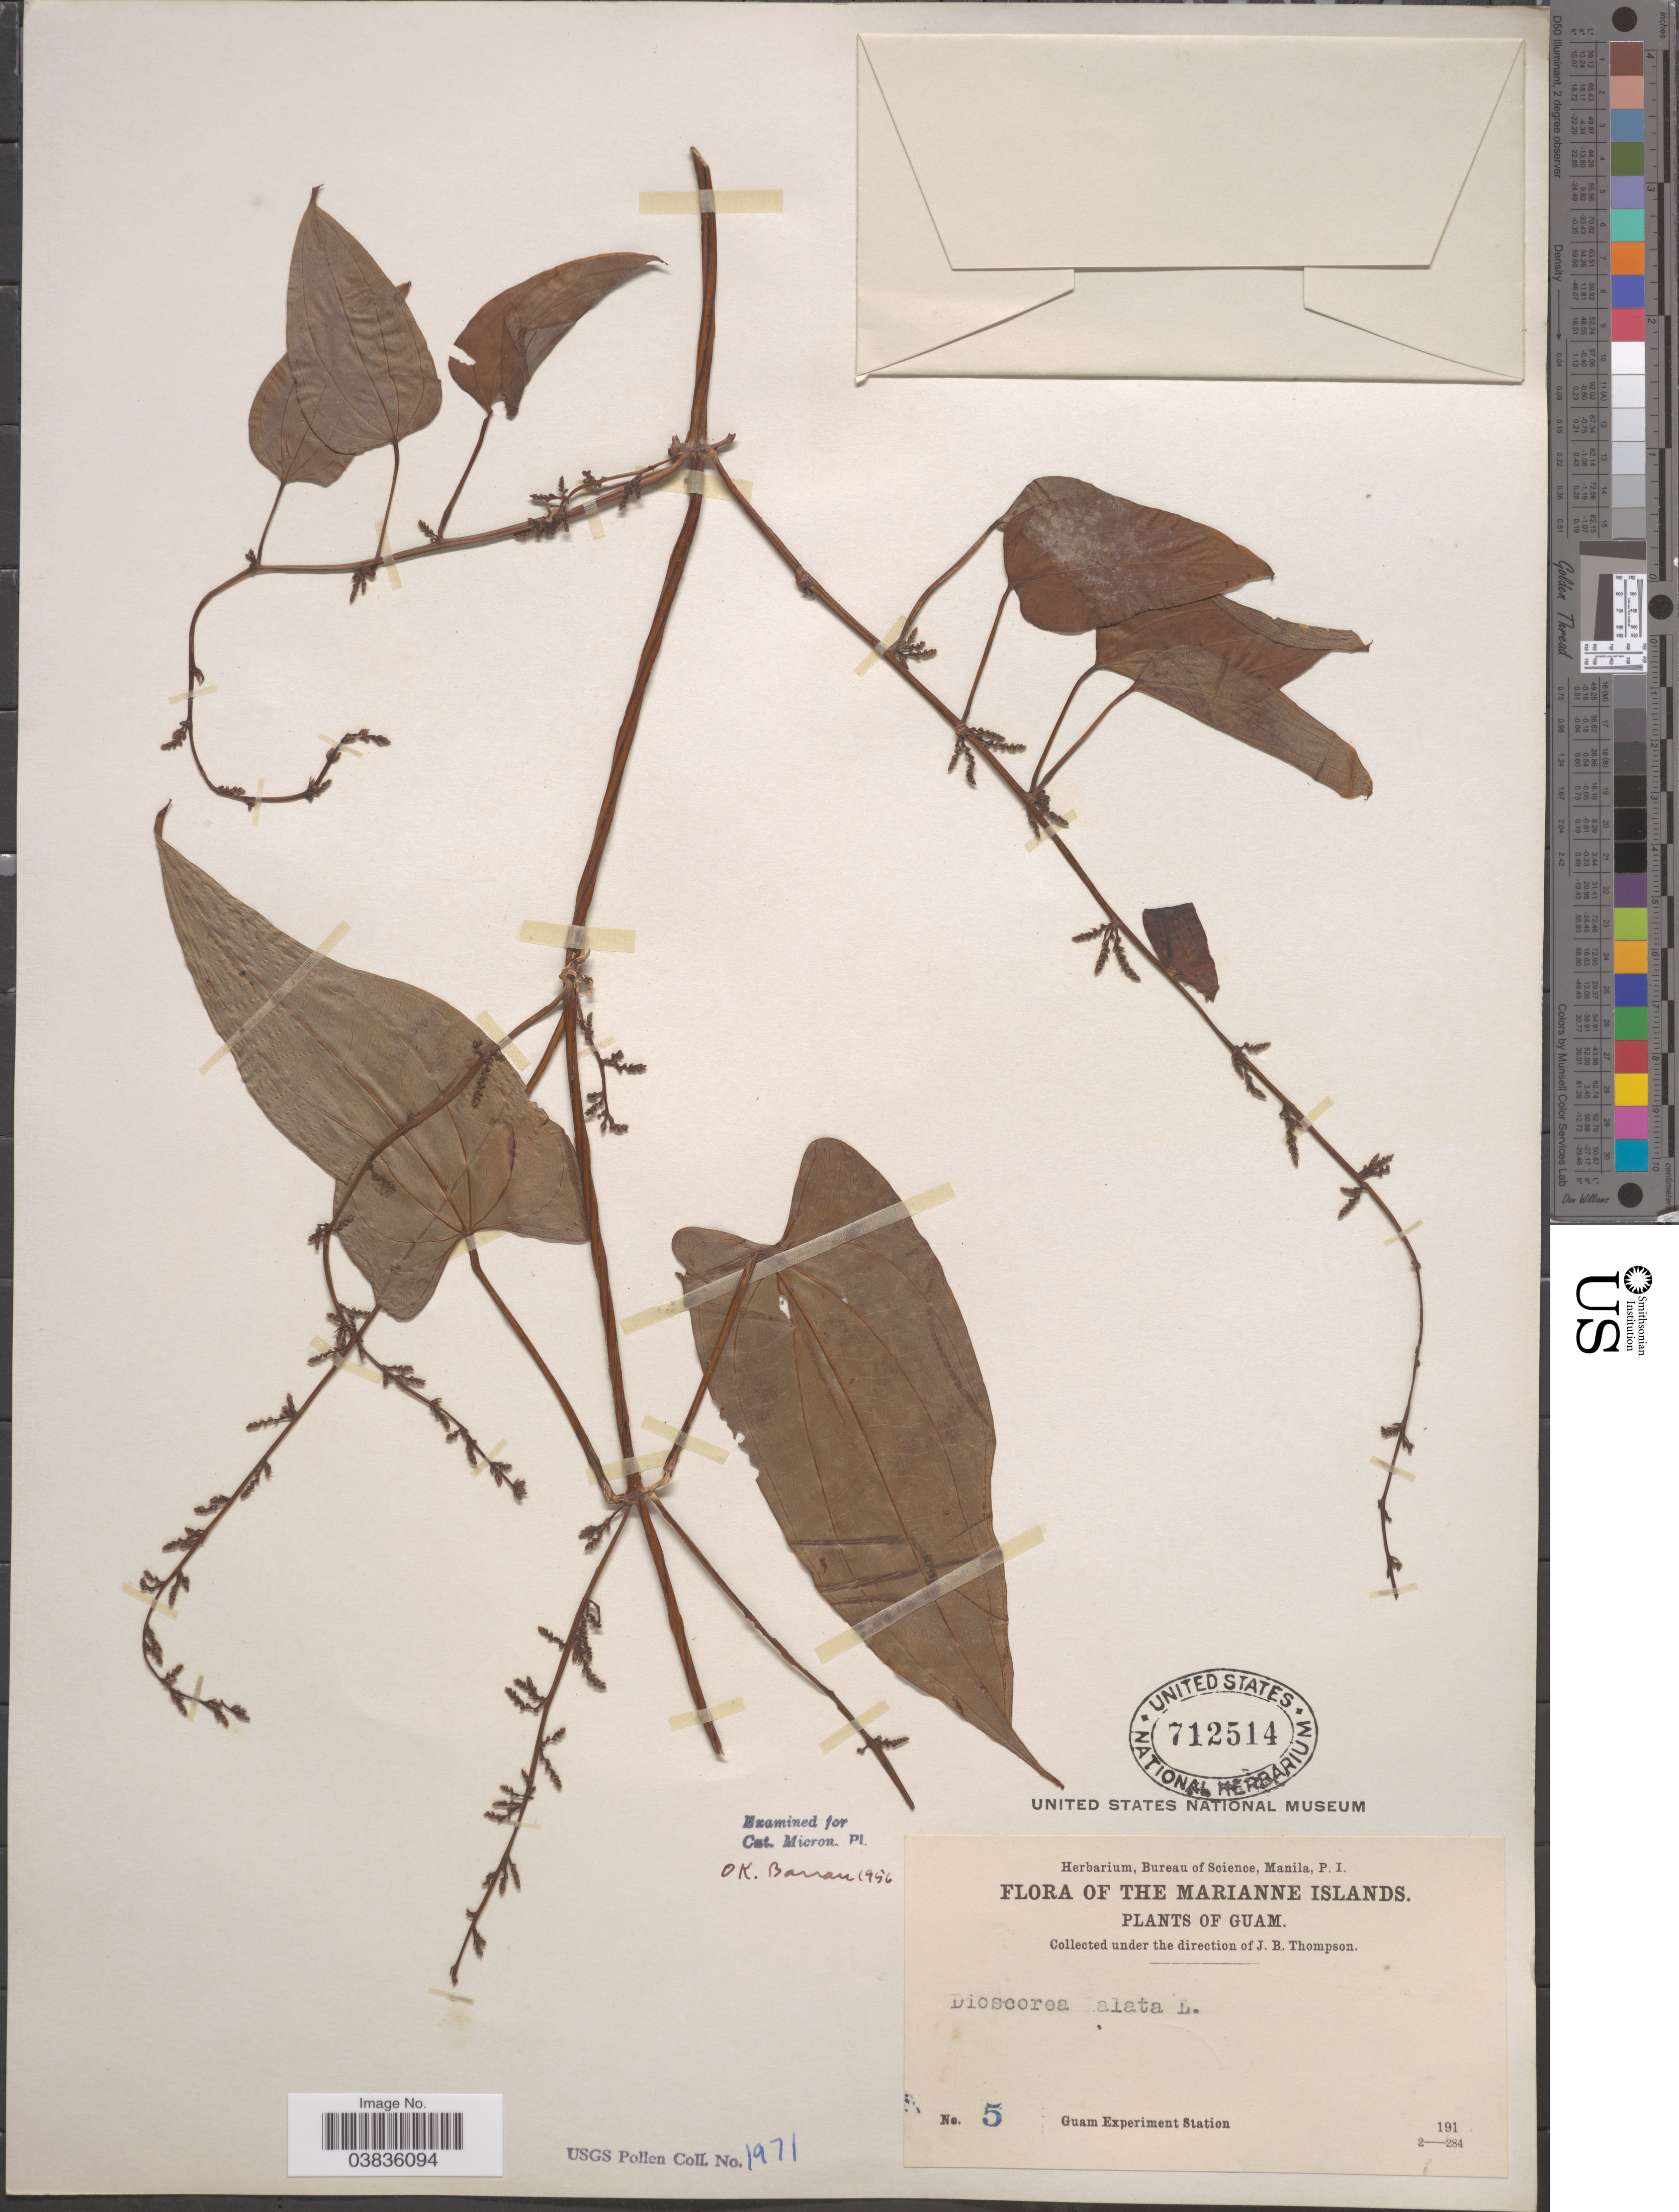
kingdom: Plantae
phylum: Tracheophyta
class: Liliopsida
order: Dioscoreales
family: Dioscoreaceae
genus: Dioscorea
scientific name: Dioscorea alata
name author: L.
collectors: Guam Exp. Sta.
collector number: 5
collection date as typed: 191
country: Guam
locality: The Marianne Islands.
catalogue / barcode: US 712514